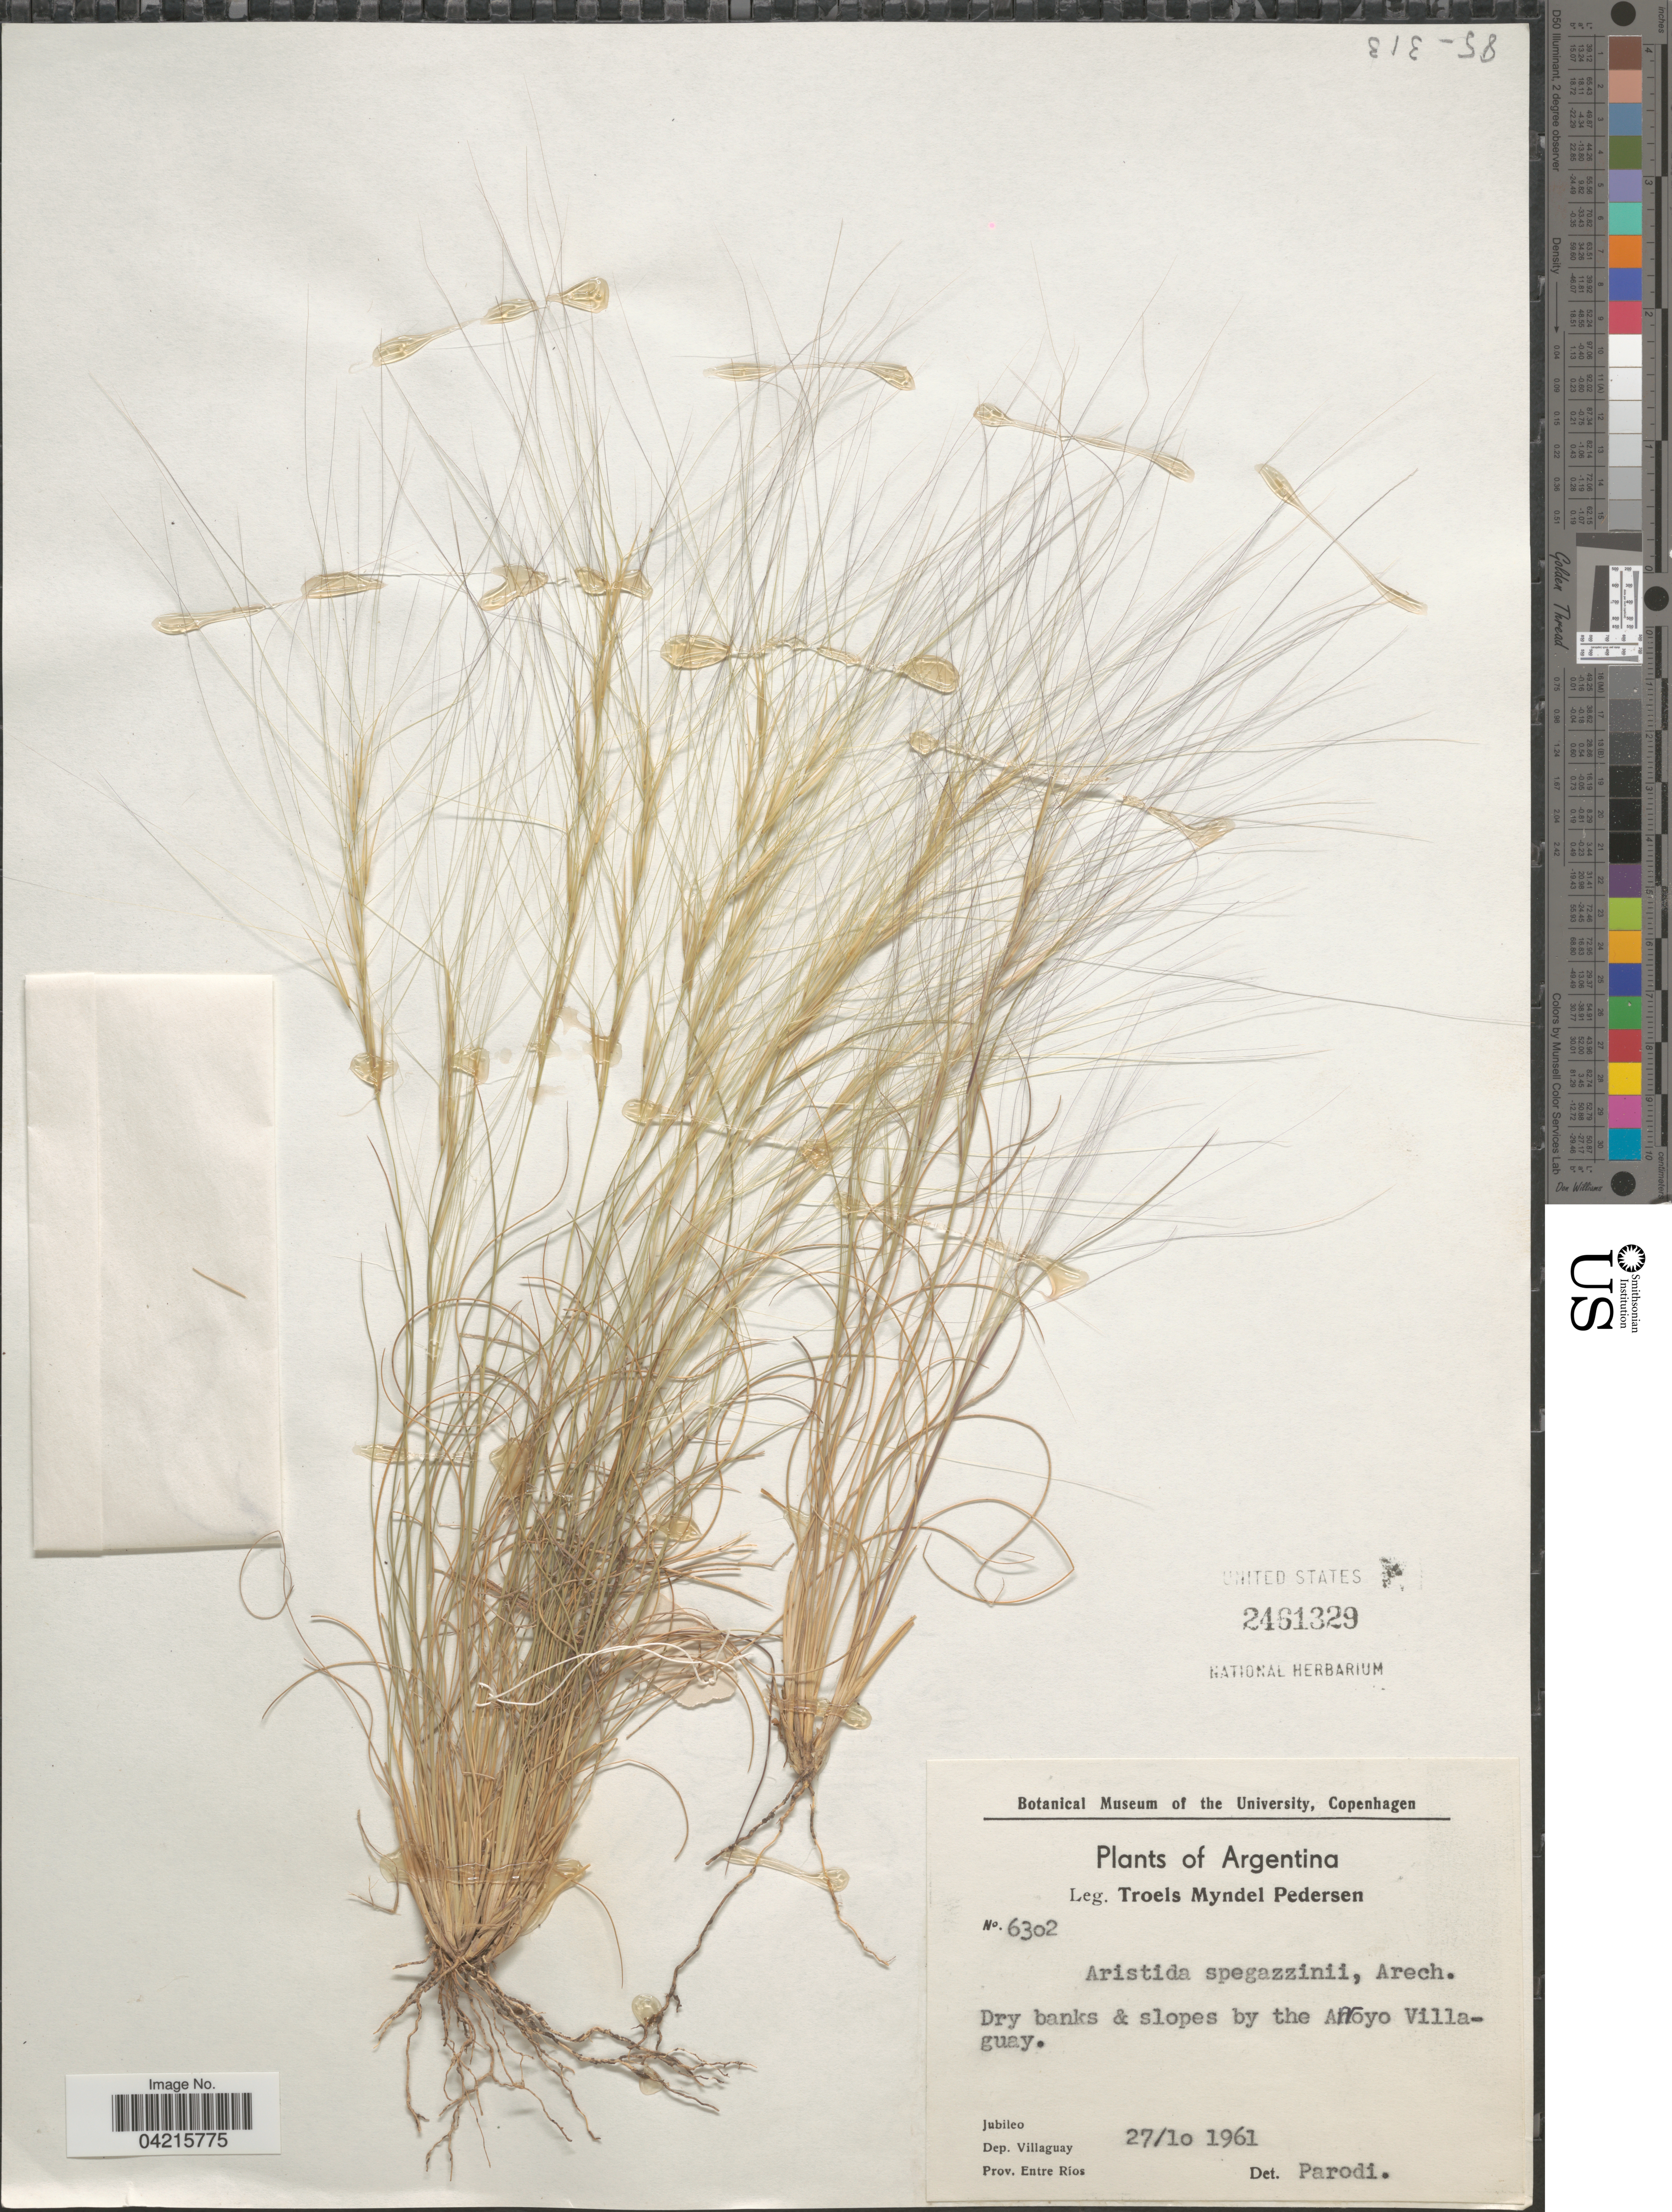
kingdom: Plantae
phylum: Tracheophyta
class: Liliopsida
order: Poales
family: Poaceae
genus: Aristida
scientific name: Aristida spegazzinii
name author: Arechav.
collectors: T. Pederson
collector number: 6302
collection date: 1961-10-27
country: Argentina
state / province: Entre Rios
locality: Dry banks & slopes by the Arroyo Villaguay. Jubileo. Dep. Villaguay.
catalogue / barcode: US 2461329